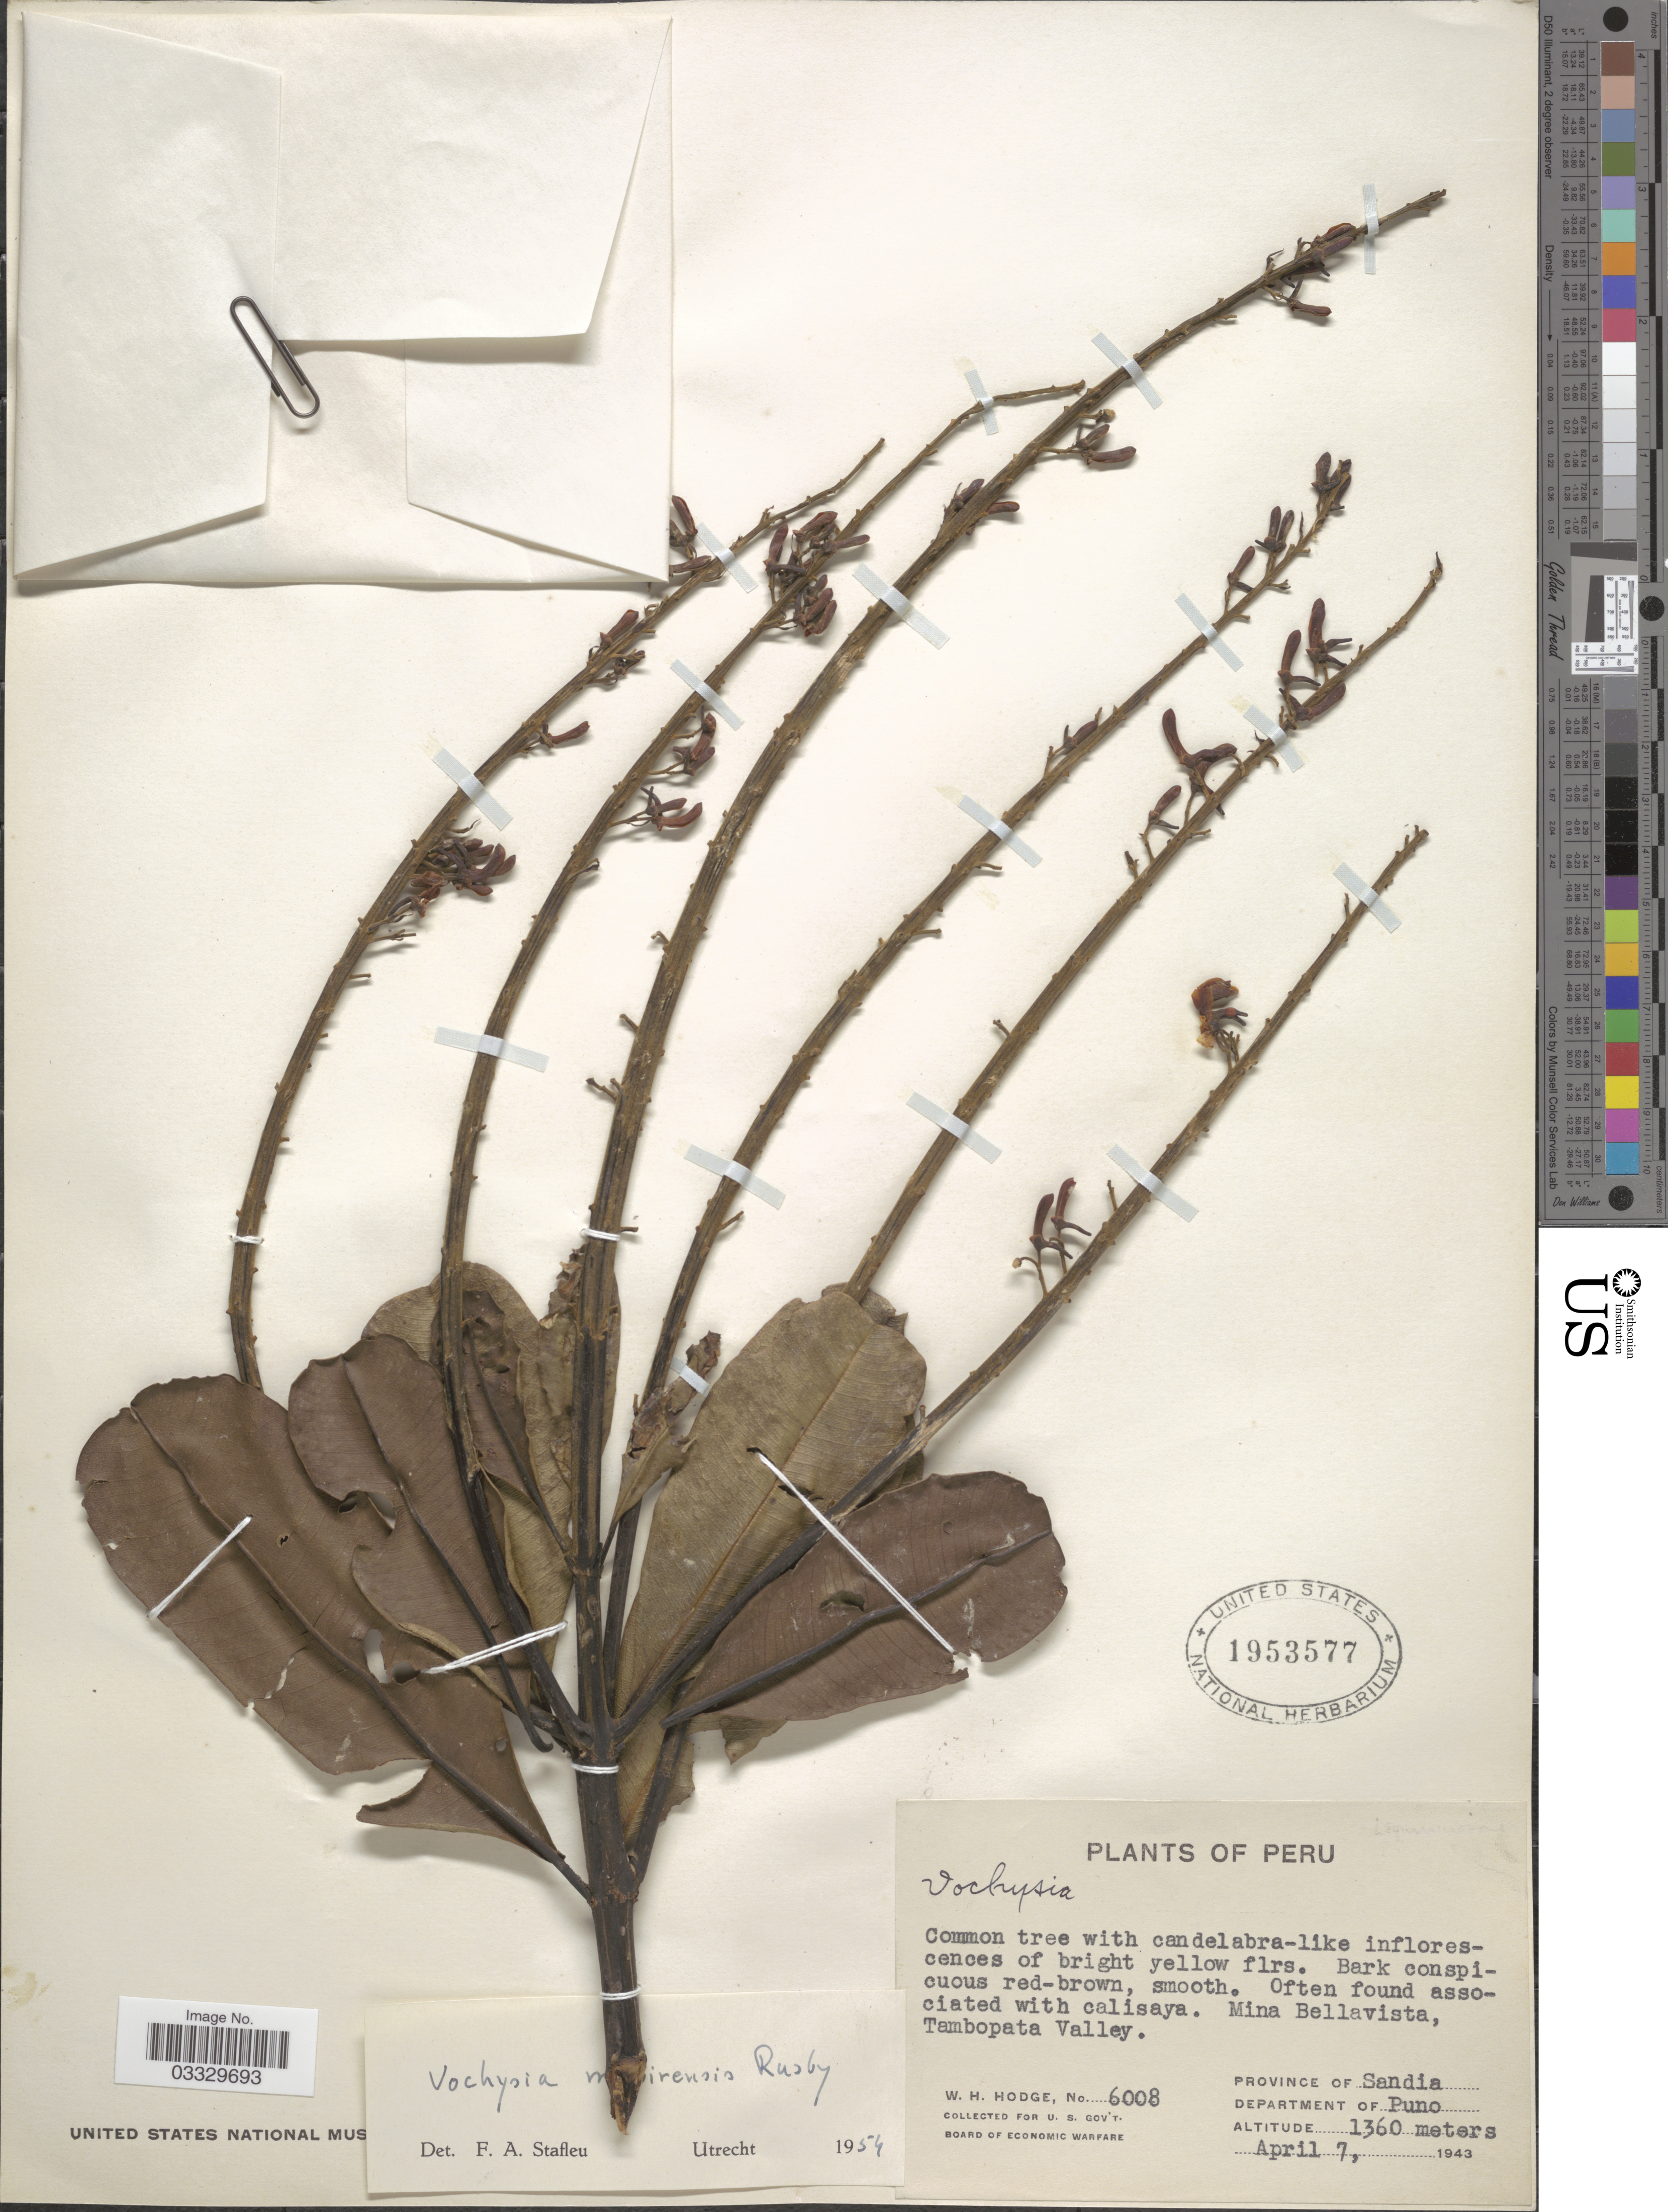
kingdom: Plantae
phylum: Tracheophyta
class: Magnoliopsida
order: Myrtales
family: Vochysiaceae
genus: Vochysia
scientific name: Vochysia mapirensis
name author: Rusby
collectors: W. Hodge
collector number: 6008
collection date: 1943-04-07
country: Peru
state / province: Puno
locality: Mina Bellavista, Tambopata Valley. Province of Sandia. Department of Puno.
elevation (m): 1360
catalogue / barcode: US 1953577